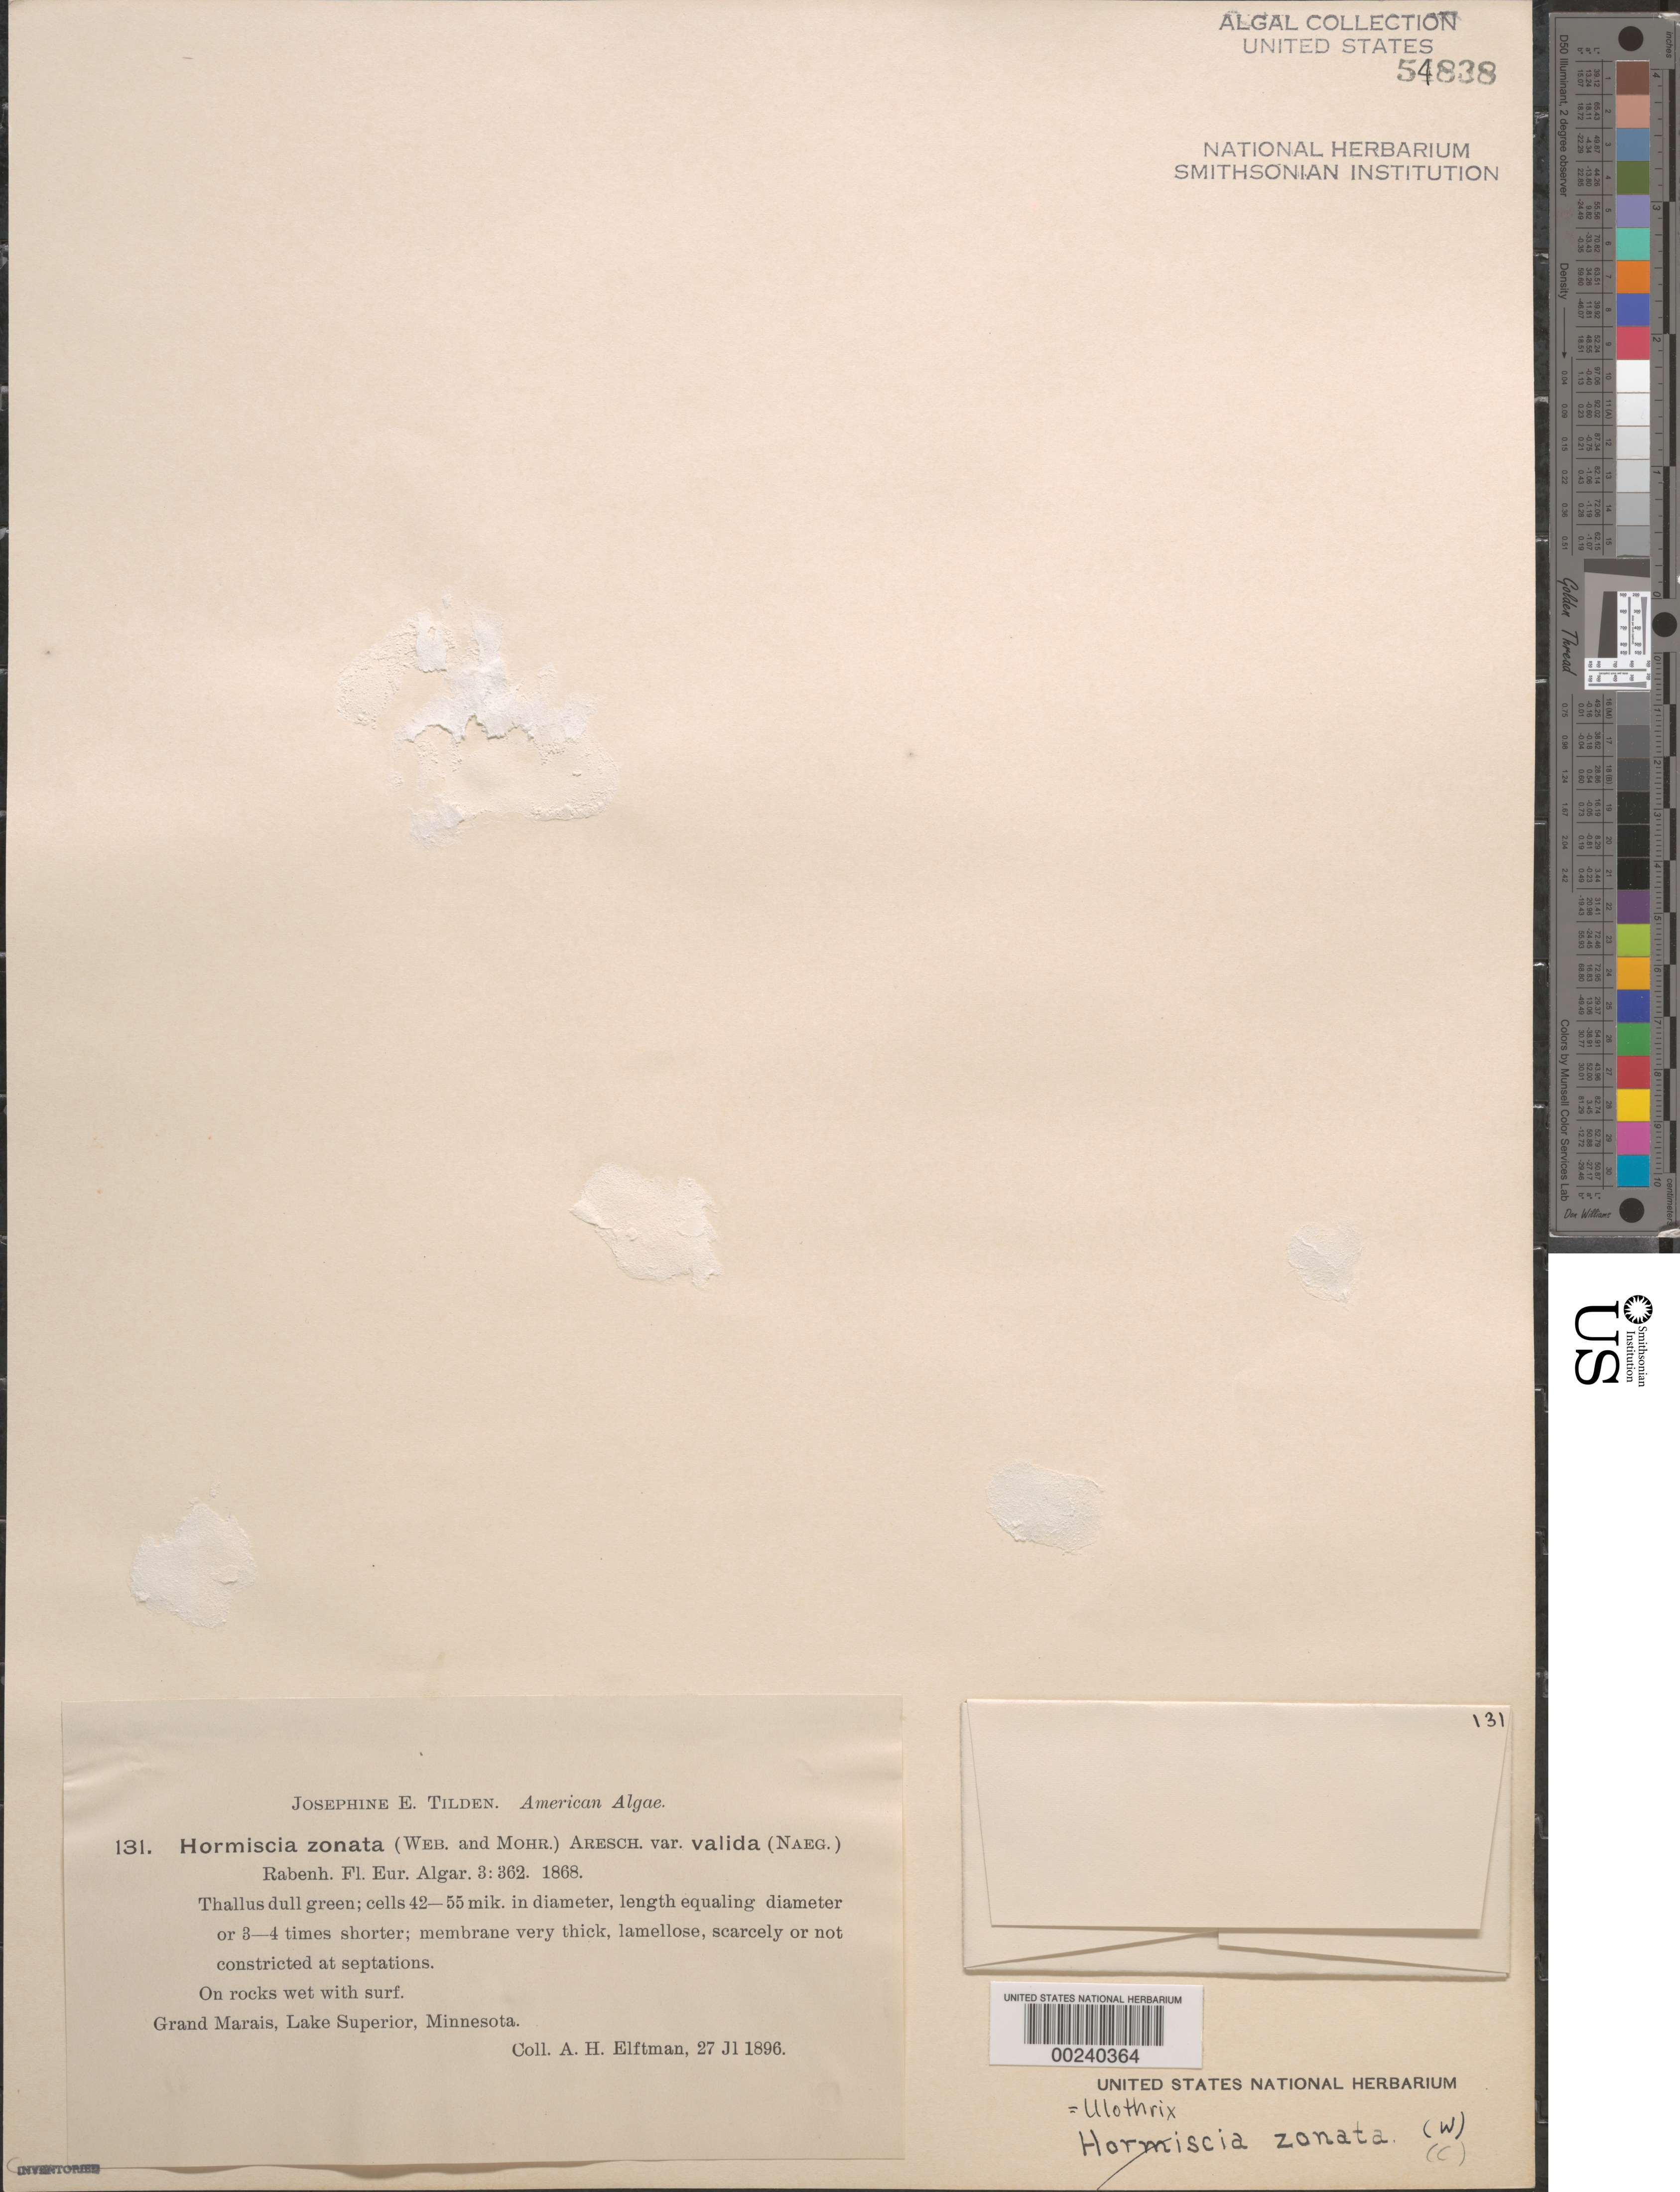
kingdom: Plantae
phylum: Chlorophyta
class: Ulvophyceae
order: Ulotrichales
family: Ulotrichaceae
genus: Ulothrix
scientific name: Ulothrix zonata var. valida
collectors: A. Elftman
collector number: JET 131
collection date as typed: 27 Jul 1896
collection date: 1896-07-27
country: United States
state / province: Minnesota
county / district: Cook County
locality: Grand Marais, Lake Superior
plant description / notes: Tilden, American Algae, as Hormiscia zonata v. valida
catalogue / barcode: US 54838